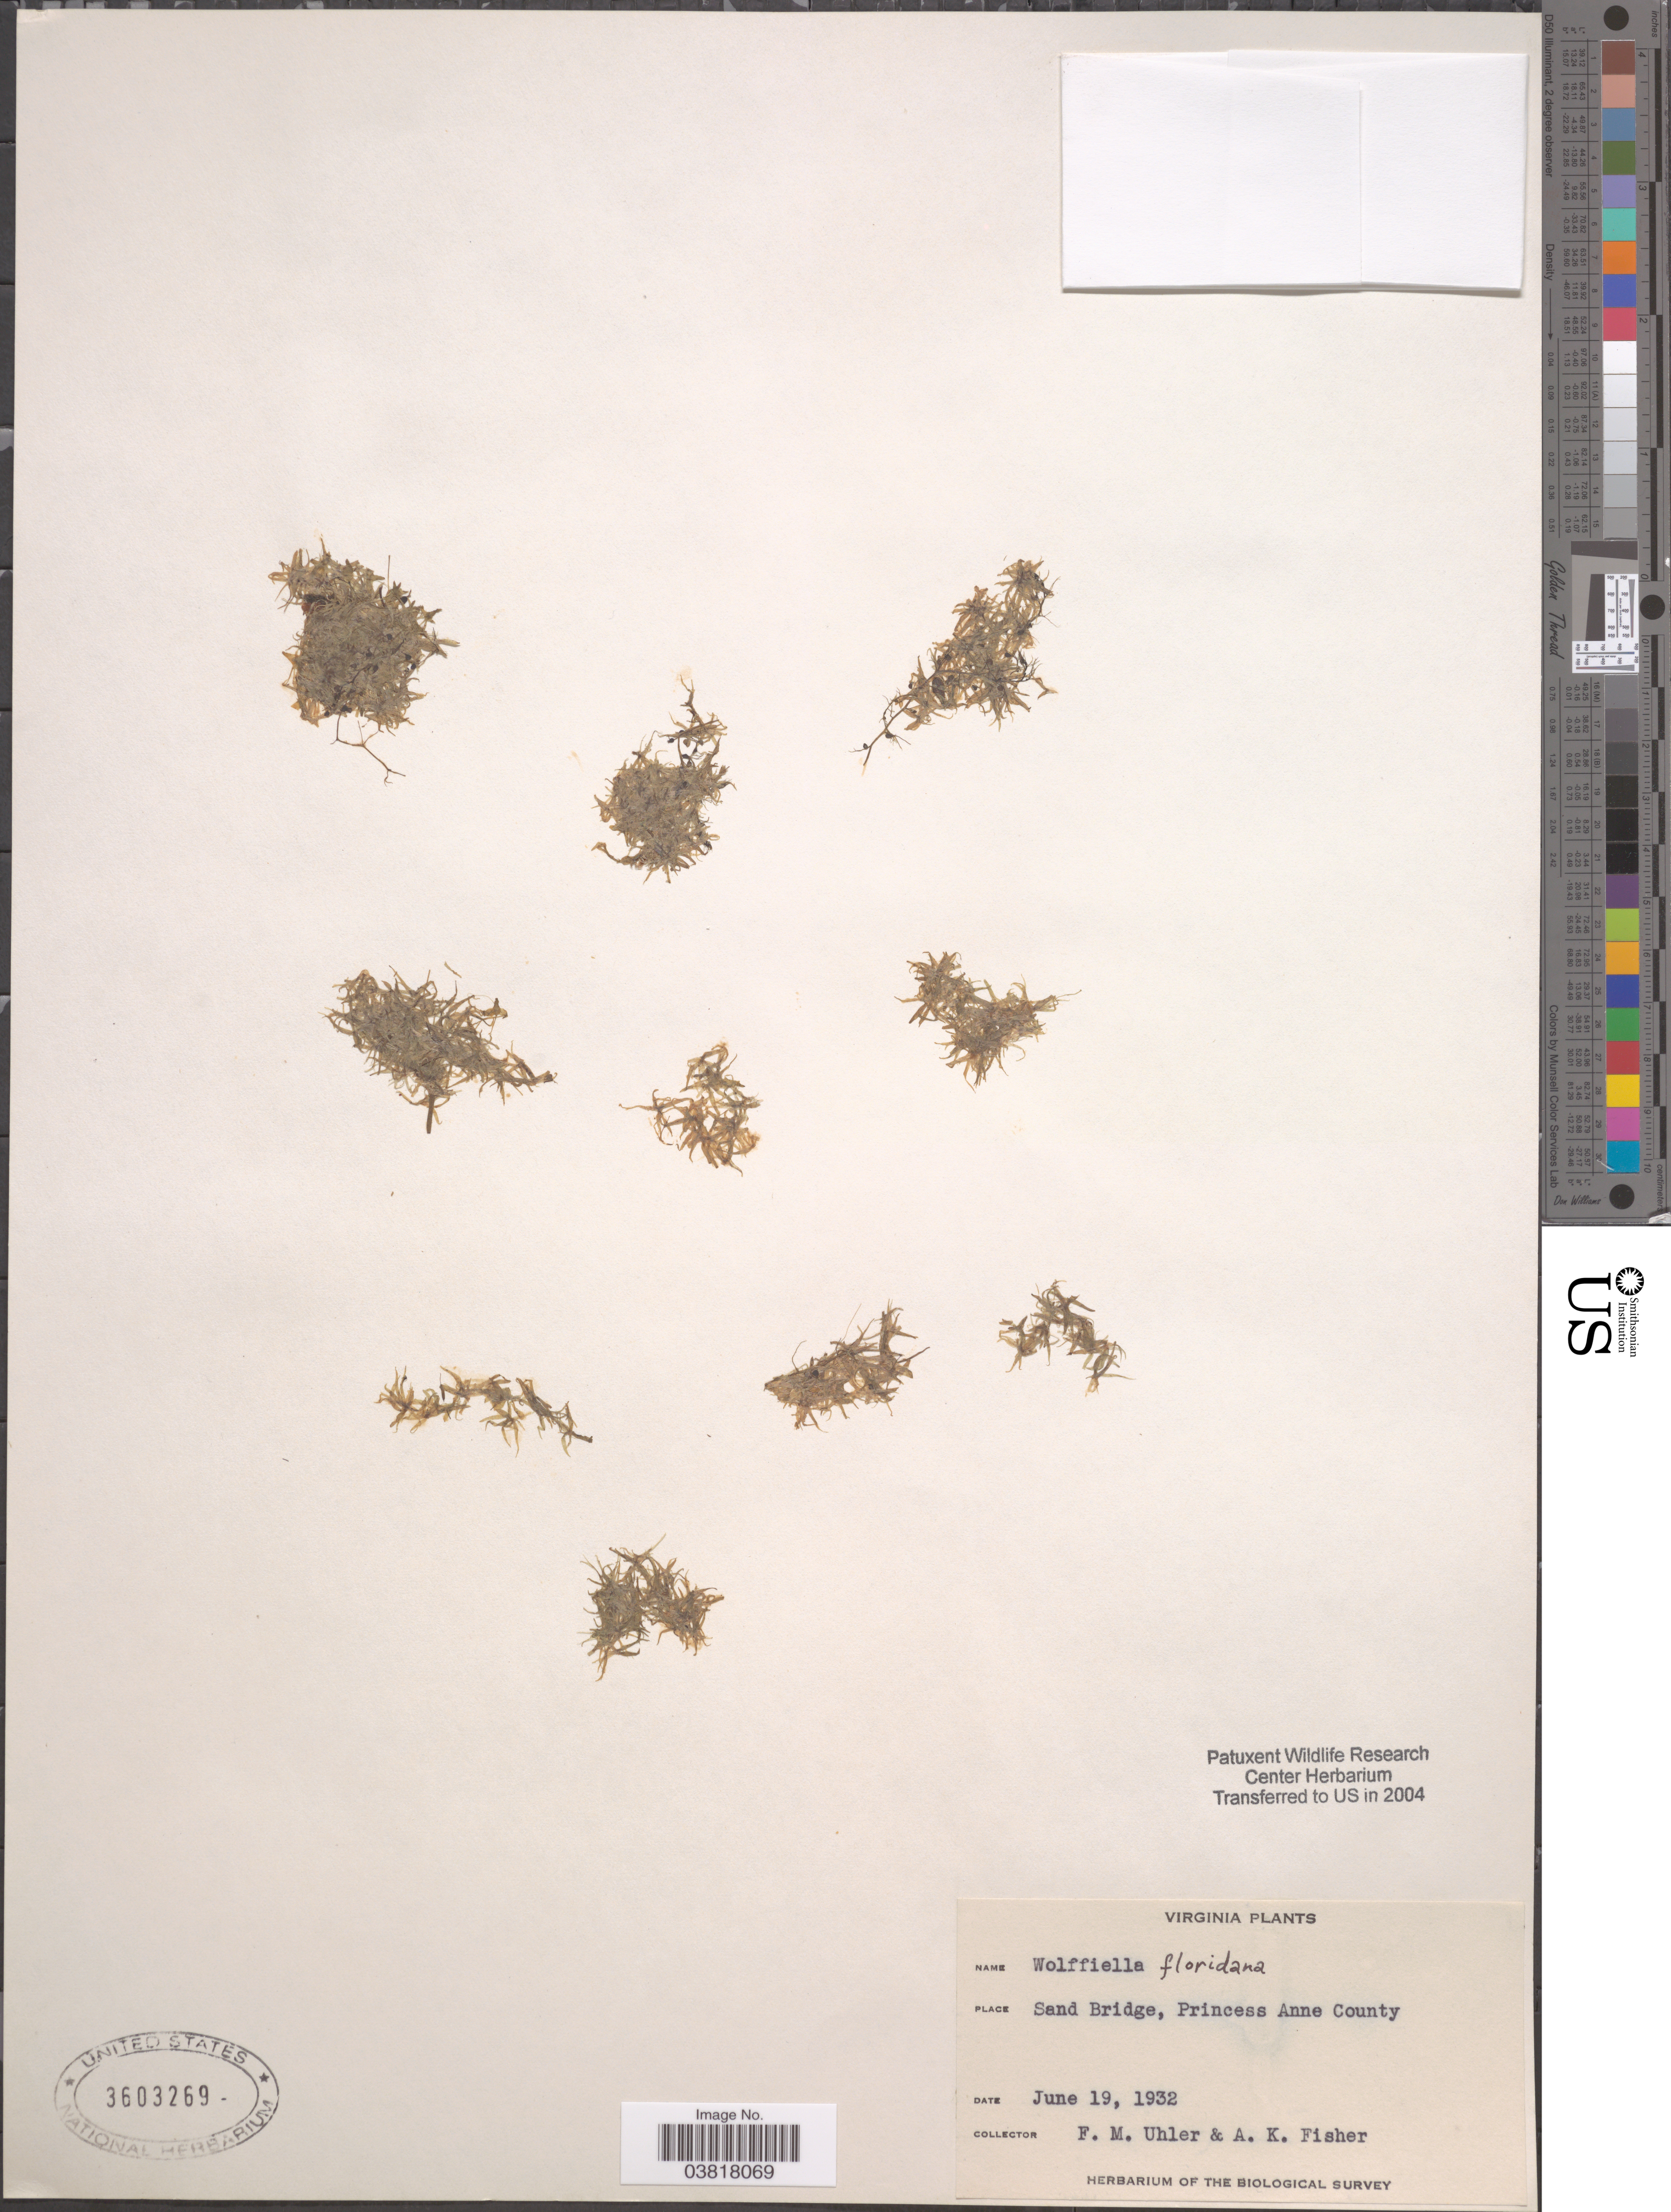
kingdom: Plantae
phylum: Tracheophyta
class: Liliopsida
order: Alismatales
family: Araceae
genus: Wolffiella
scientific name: Wolffiella floridana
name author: (Donn. Sm.) C.H. Thomps.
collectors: F. M. Uhler & A. K. Fisher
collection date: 1932-06-19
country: United States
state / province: Virginia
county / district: City of Virginia Beach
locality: Sand Bridge, Princess Anne County.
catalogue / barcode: US 3603269